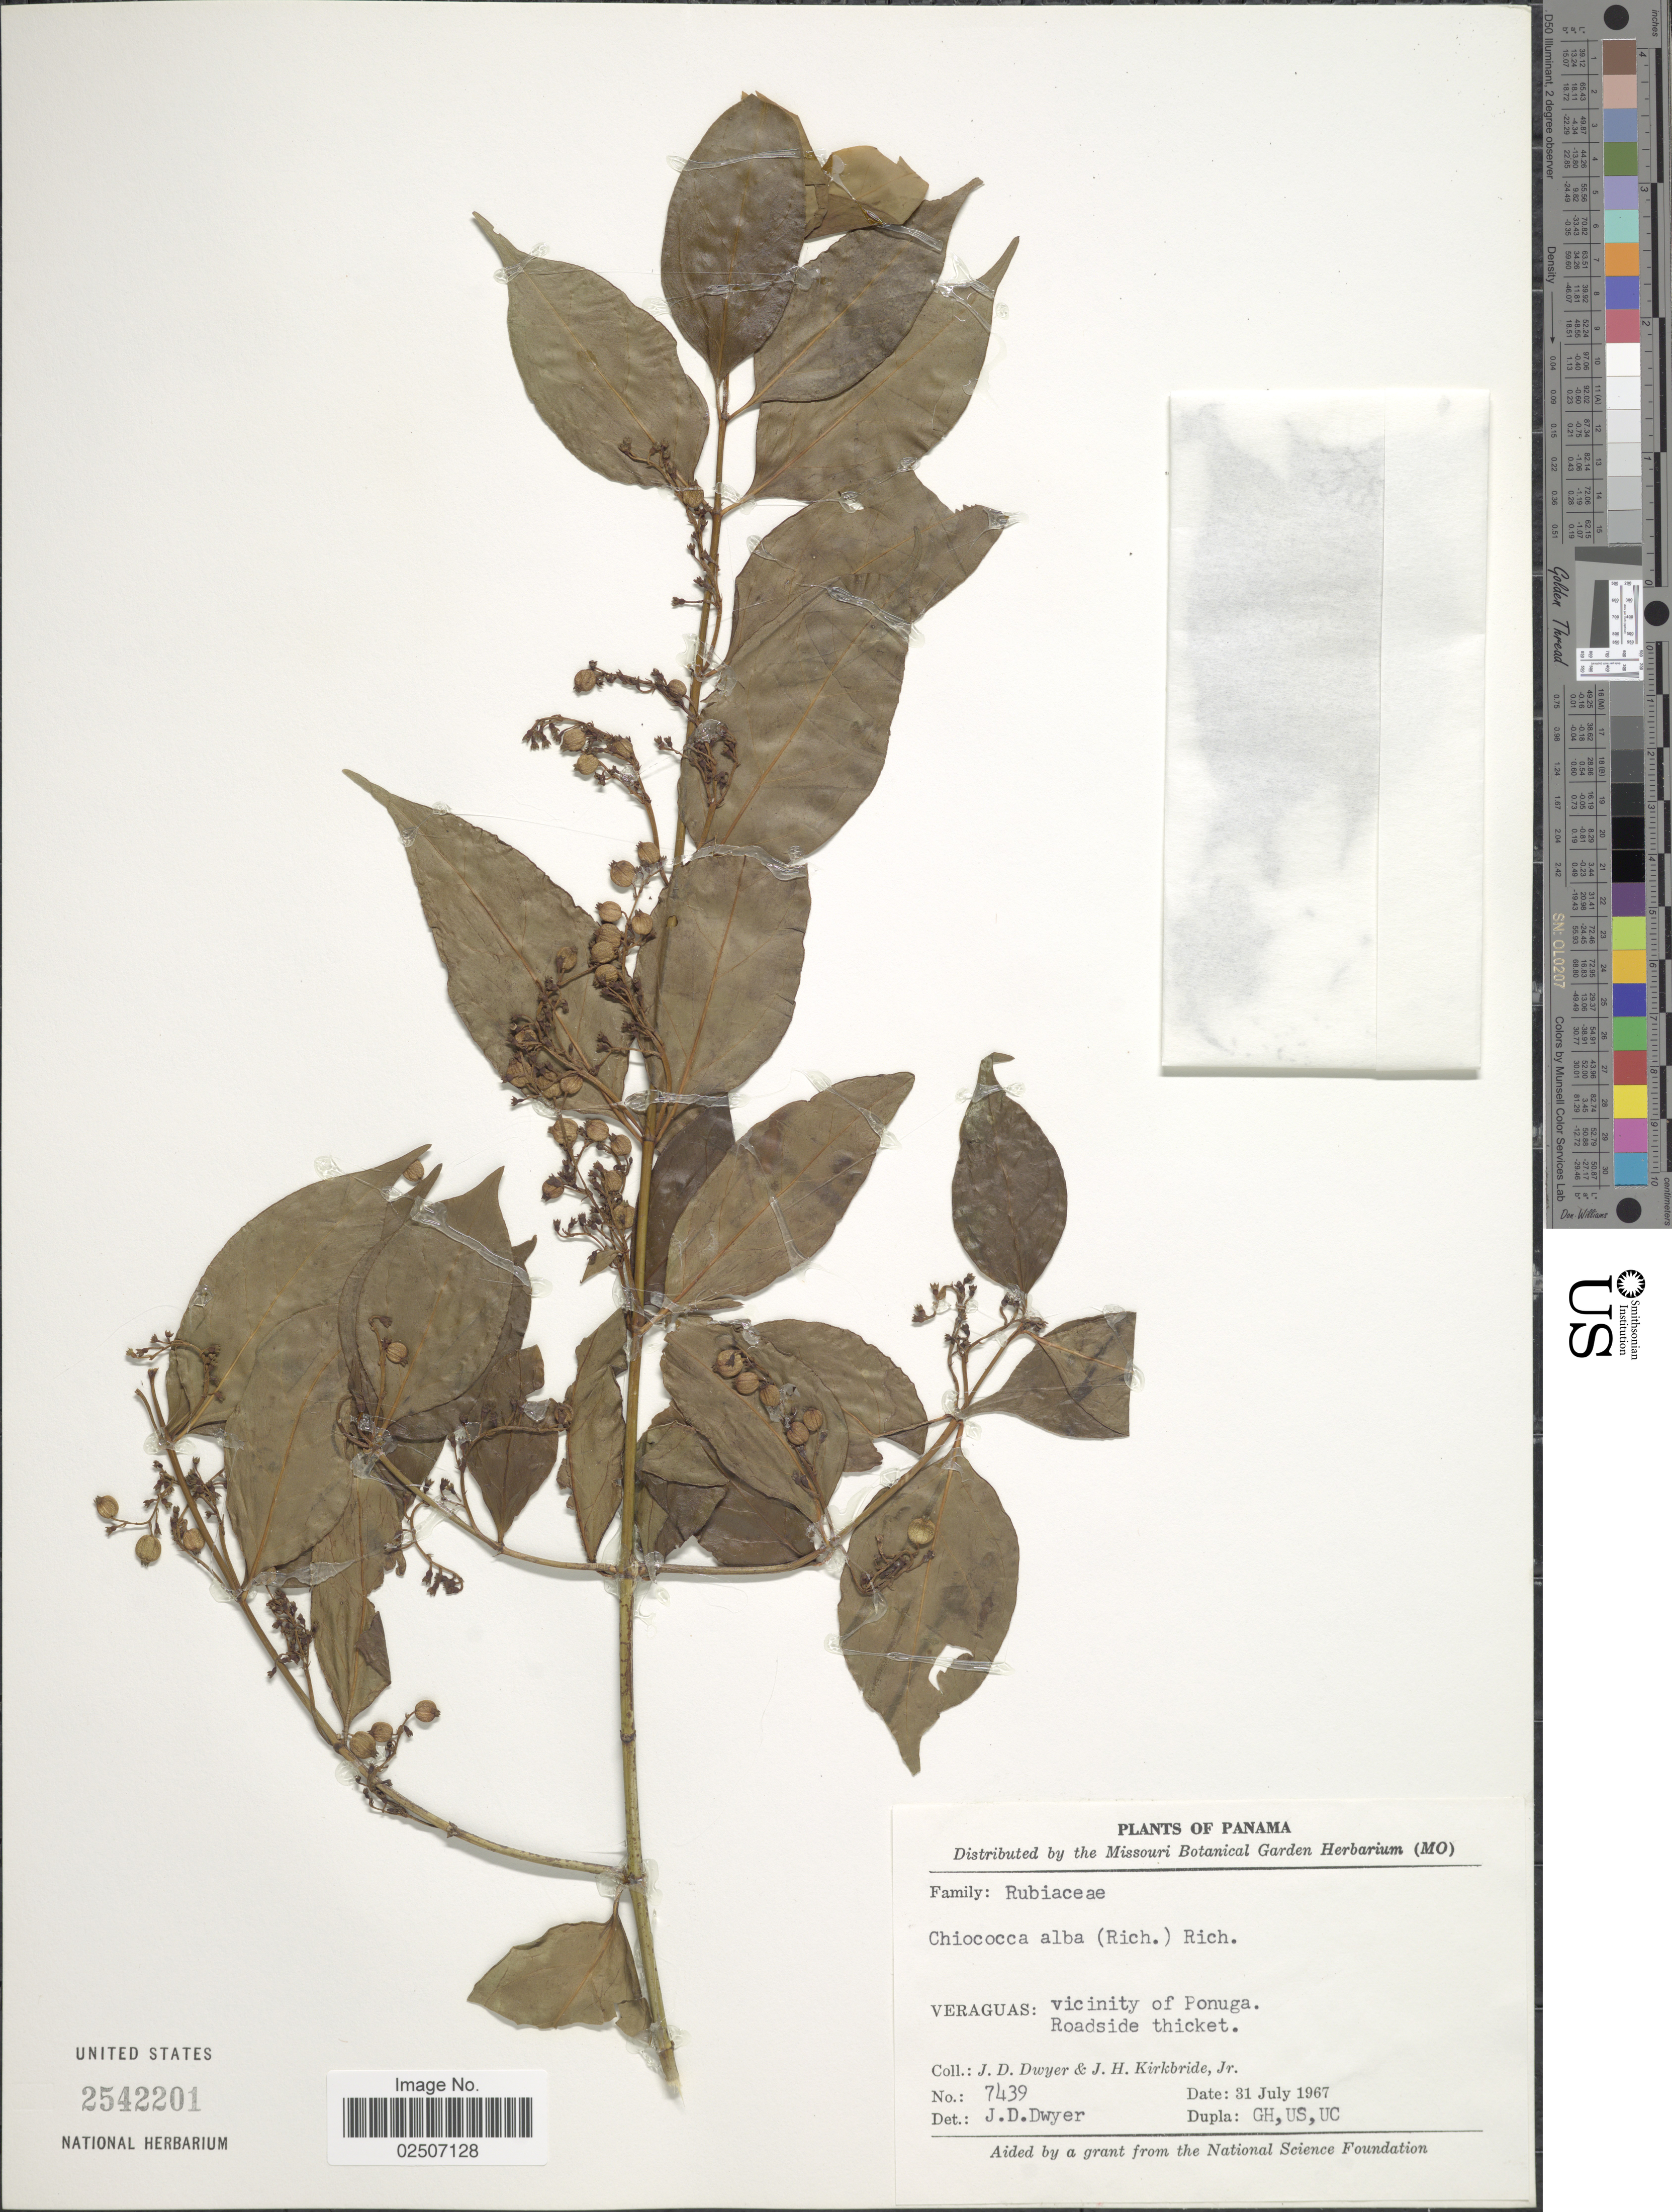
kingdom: Plantae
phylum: Tracheophyta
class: Magnoliopsida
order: Gentianales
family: Rubiaceae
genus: Chiococca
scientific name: Chiococca alba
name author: (L.) Hitchc.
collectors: J. D. Dwyer & J. H. Kirkbride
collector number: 7439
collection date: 1967-07-31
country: Panama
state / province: Veraguas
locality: Vicinity of Ponuga. Roadside thicket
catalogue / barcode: US 2542201